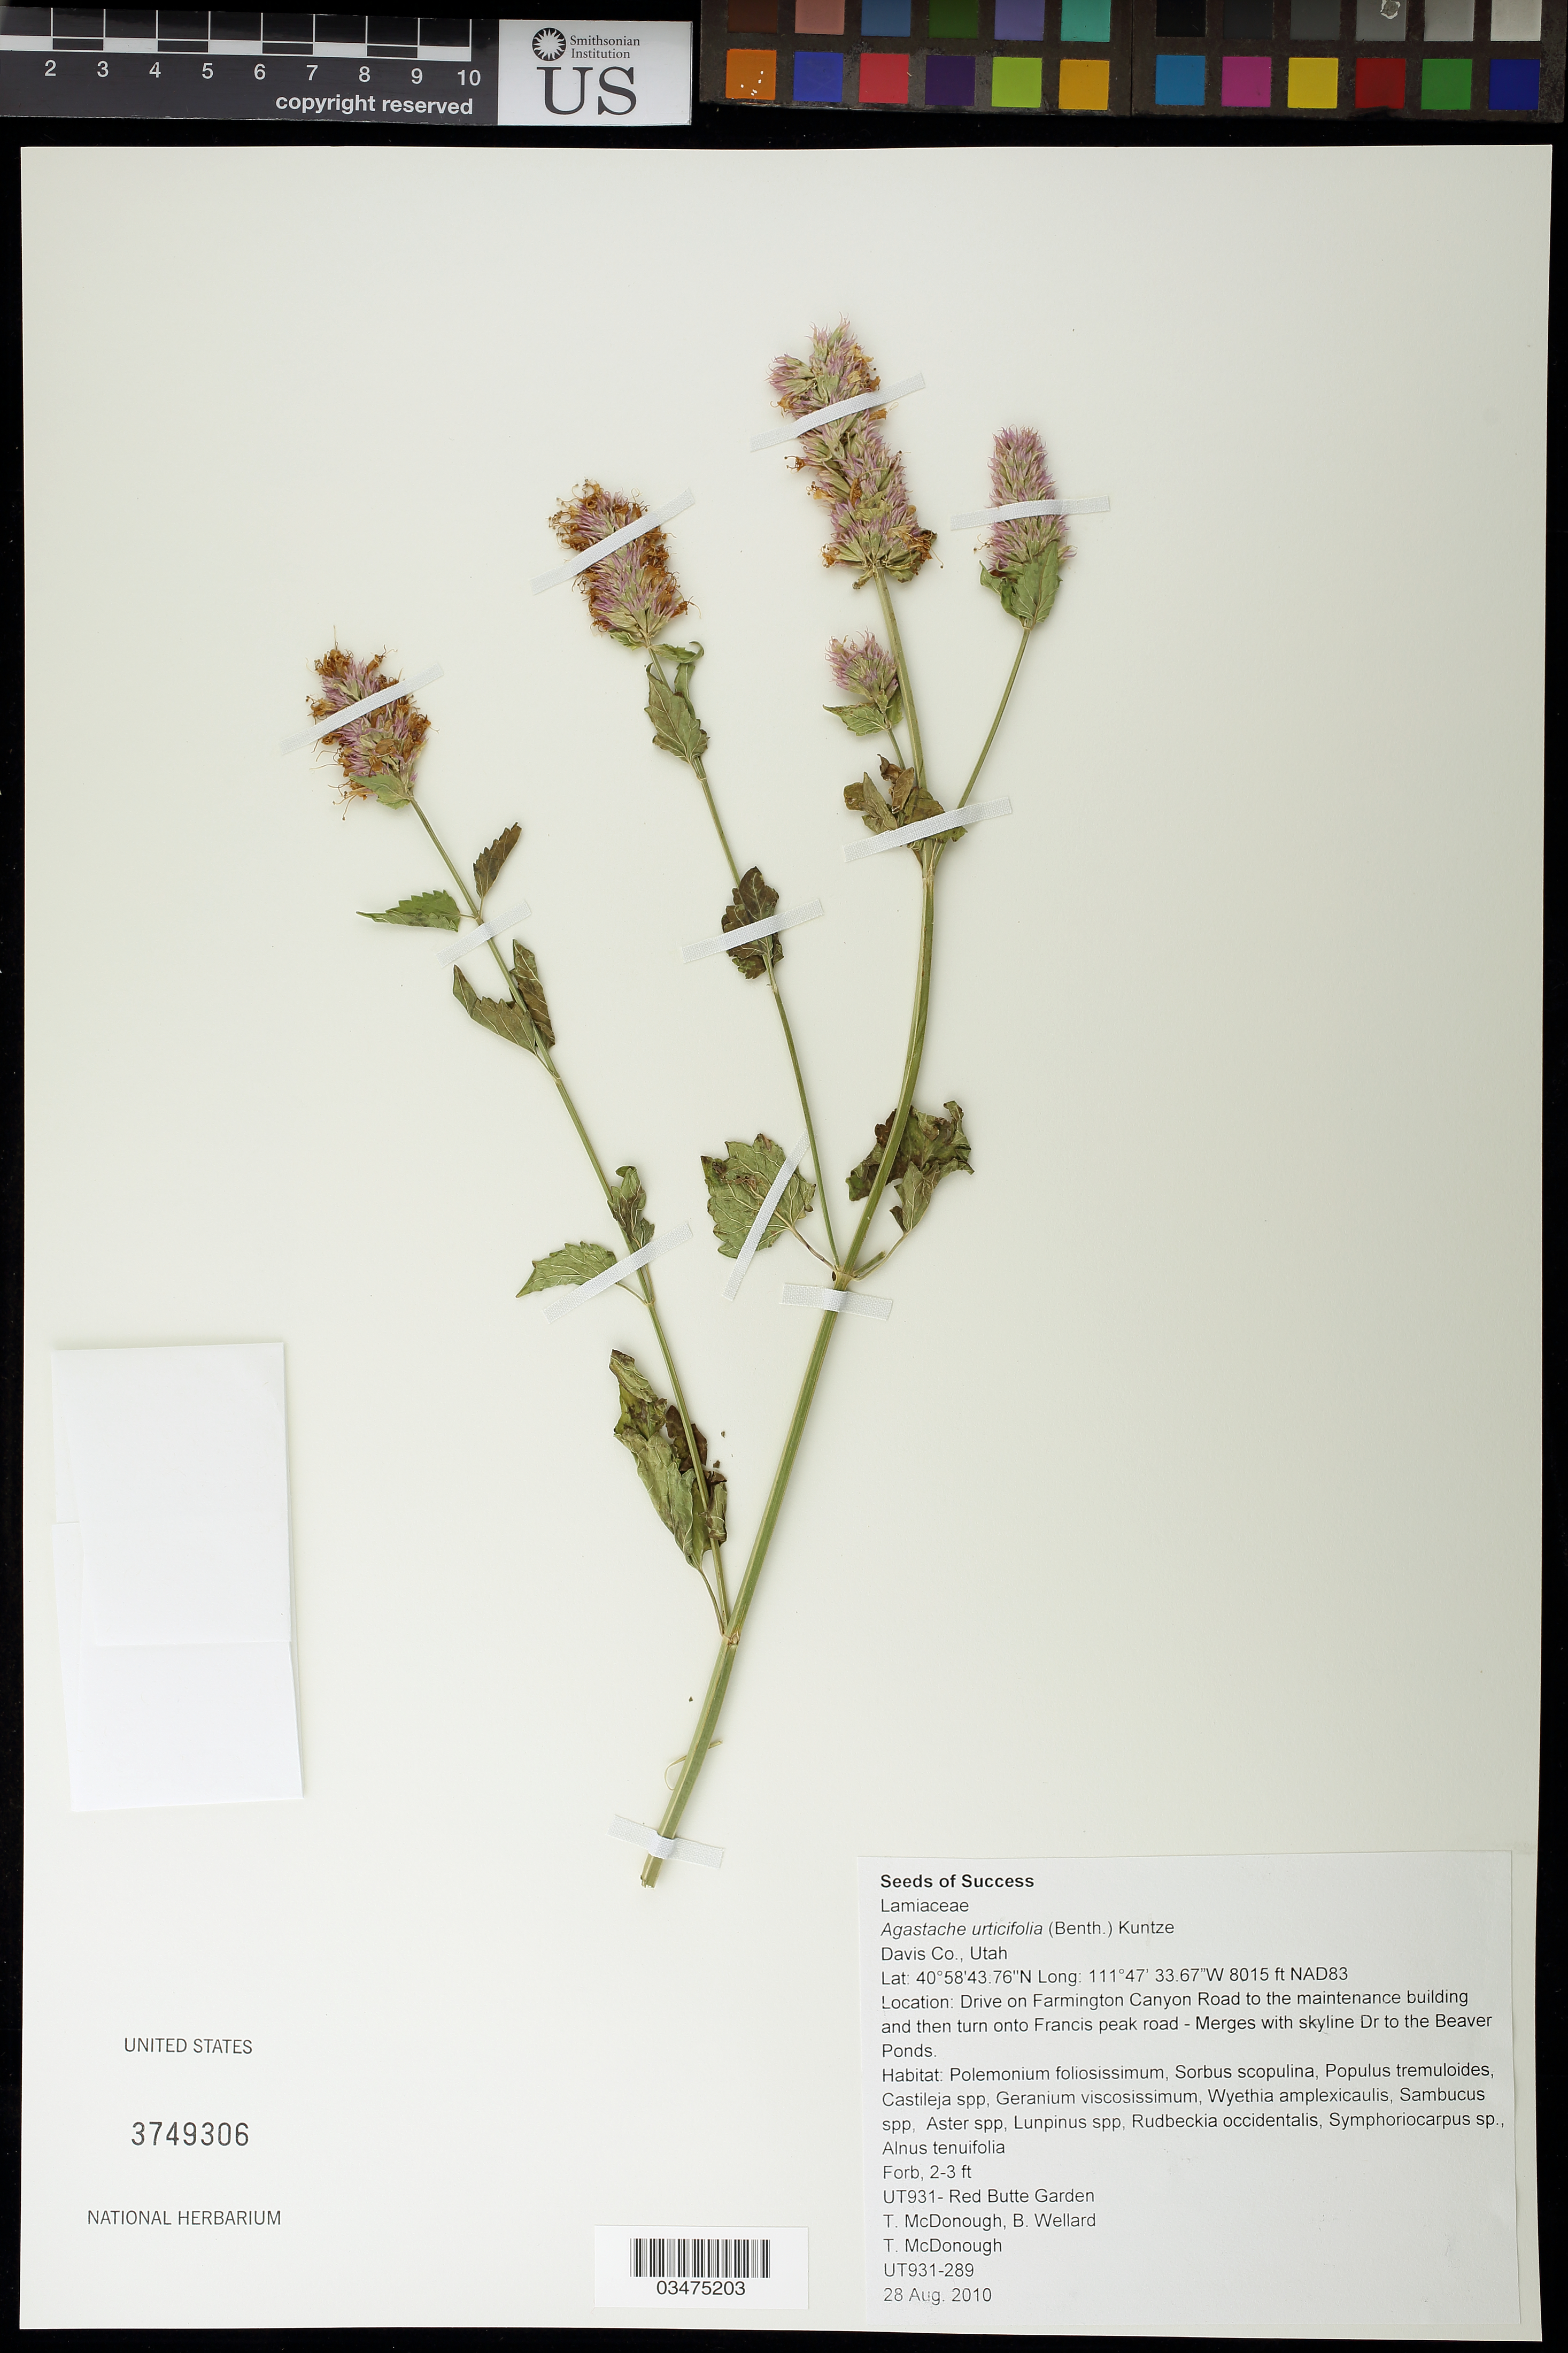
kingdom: Plantae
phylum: Tracheophyta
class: Magnoliopsida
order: Lamiales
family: Lamiaceae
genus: Agastache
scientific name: Agastache urticifolia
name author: (Benth.) Kuntze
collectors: T. McDonough & B. Wellard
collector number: UT931-289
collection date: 2010-08-28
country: United States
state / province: Utah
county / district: Davis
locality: Near Beaver Ponds.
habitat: With Aster sp., Lunpinus sp, Alnus tenuifolia, ect.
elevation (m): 2443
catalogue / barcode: US 3749306